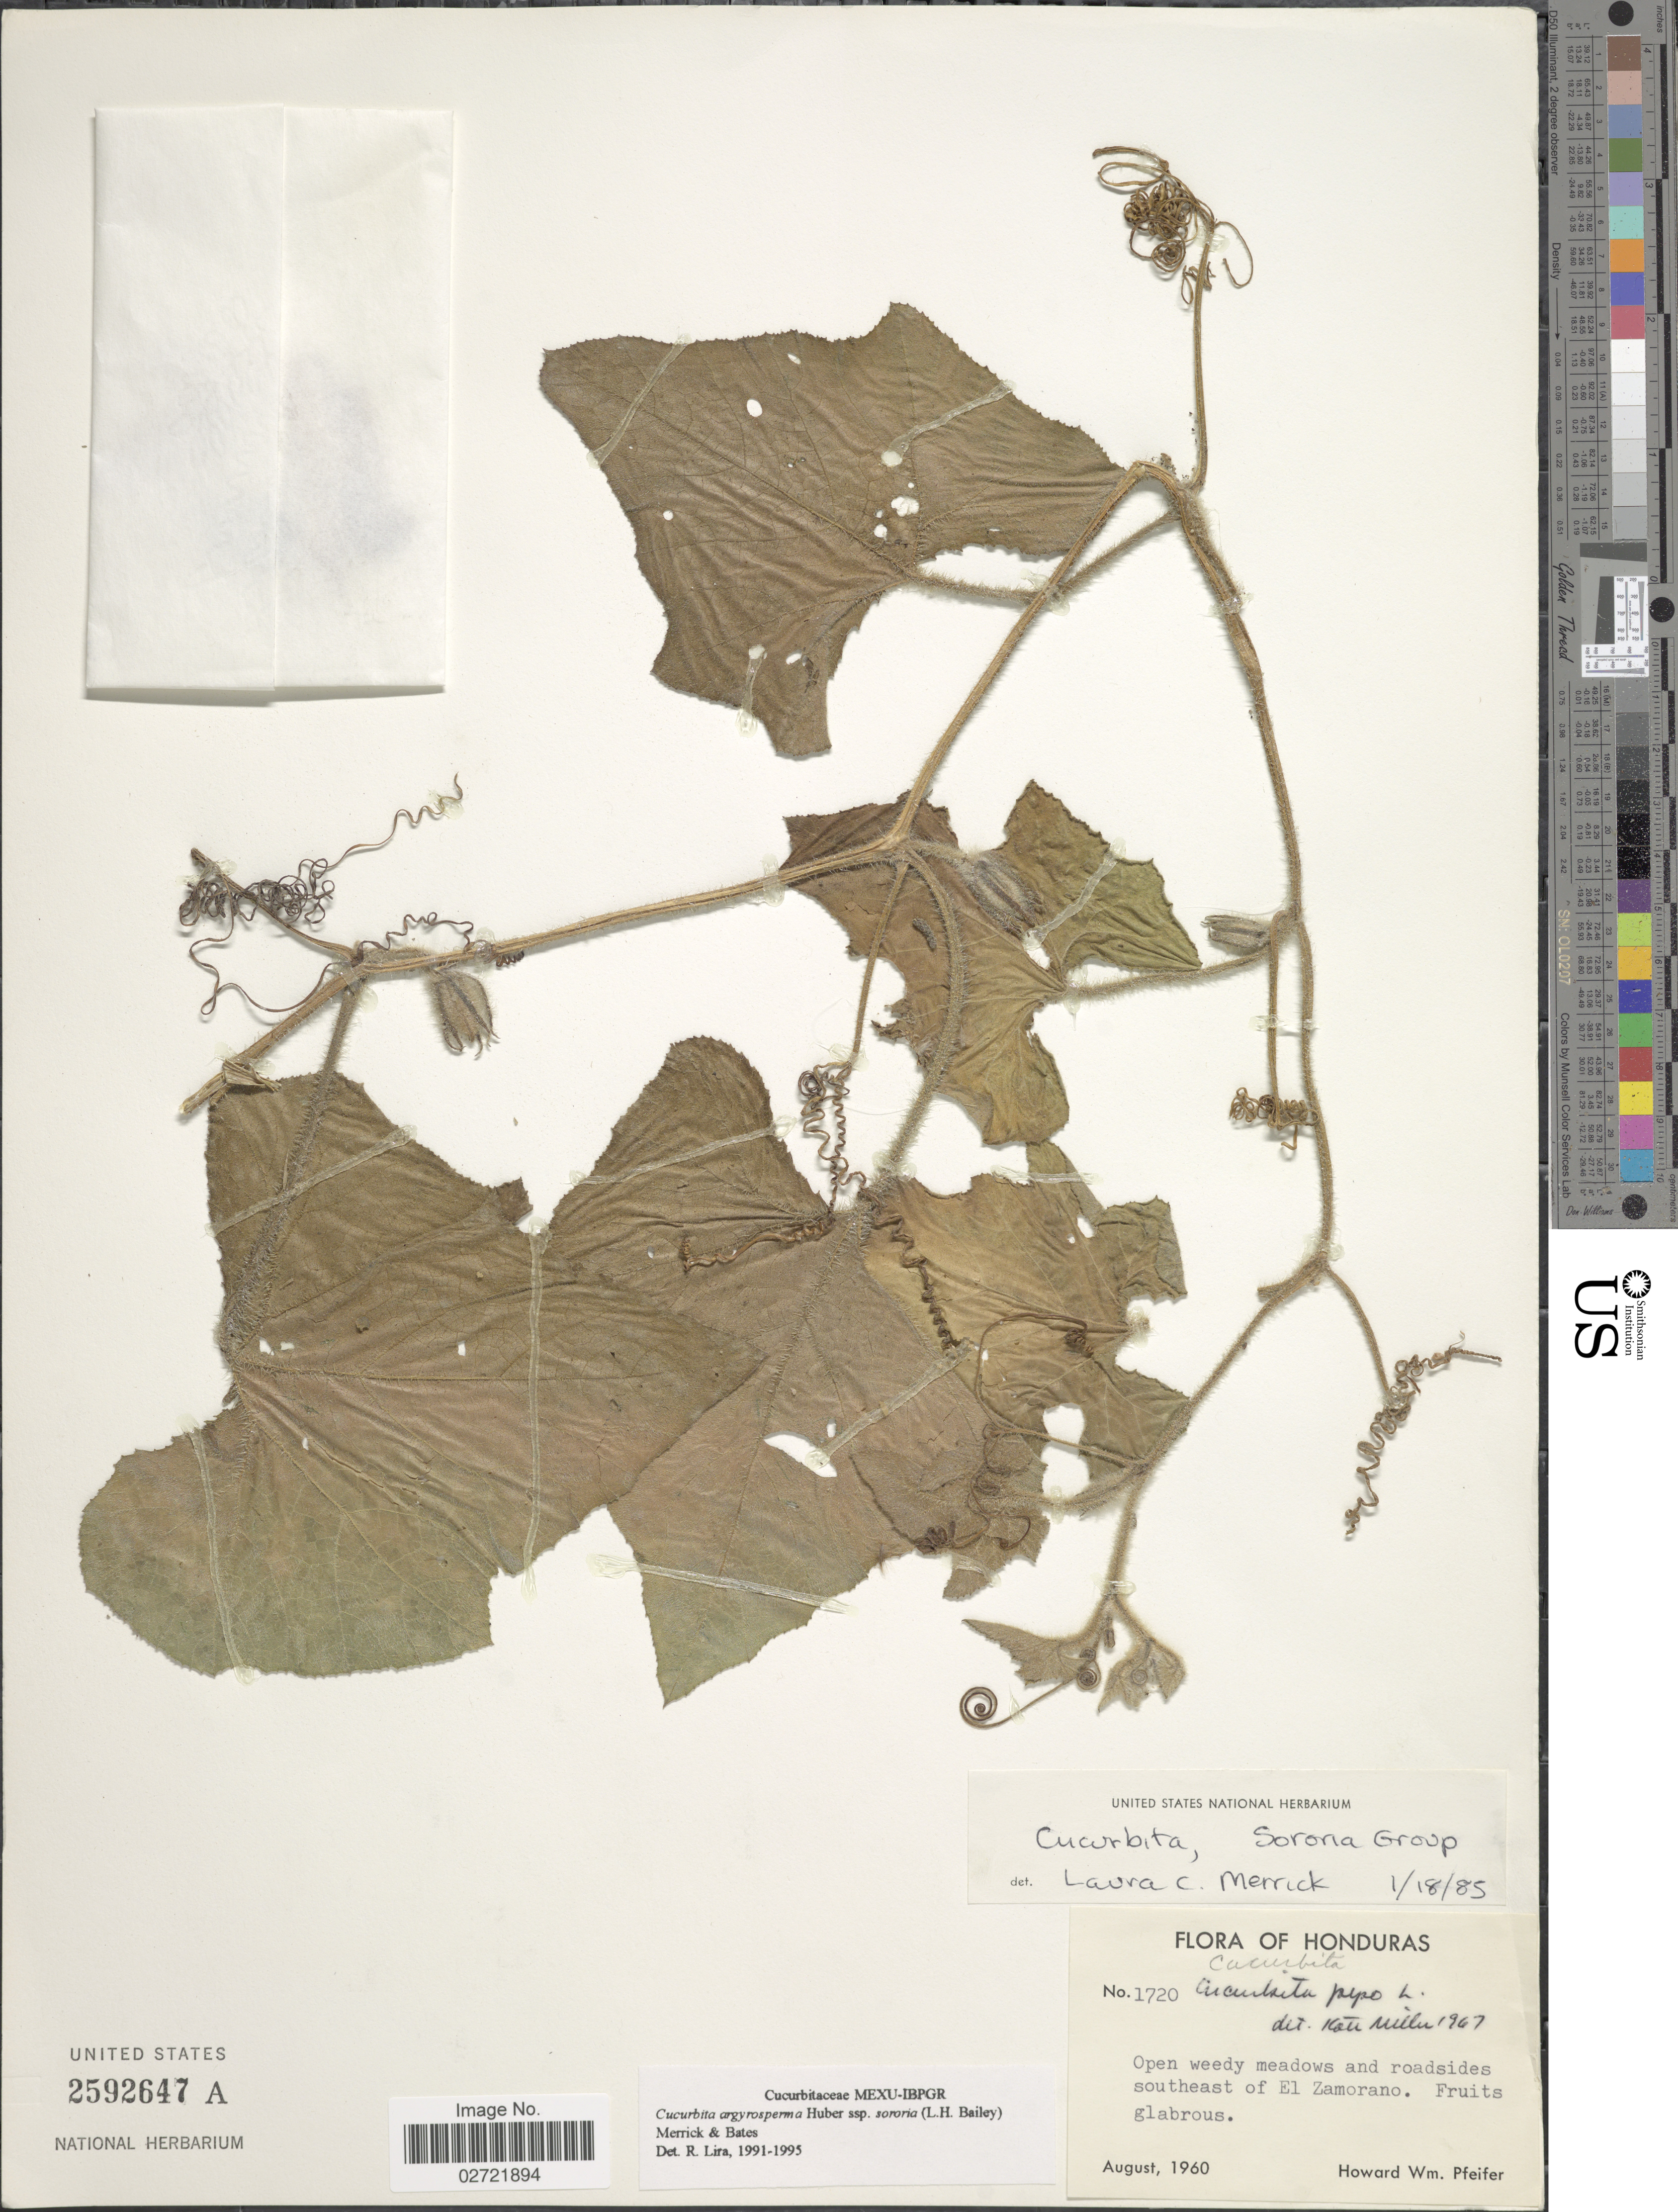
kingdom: Plantae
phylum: Tracheophyta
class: Magnoliopsida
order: Cucurbitales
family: Cucurbitaceae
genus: Cucurbita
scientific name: Cucurbita argyrosperma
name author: K. Koch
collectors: H. W. Pfeifer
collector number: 1720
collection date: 1960-08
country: Honduras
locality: Open weedy meadows and roadsides southeast of El Zamorano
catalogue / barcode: US 2592647A